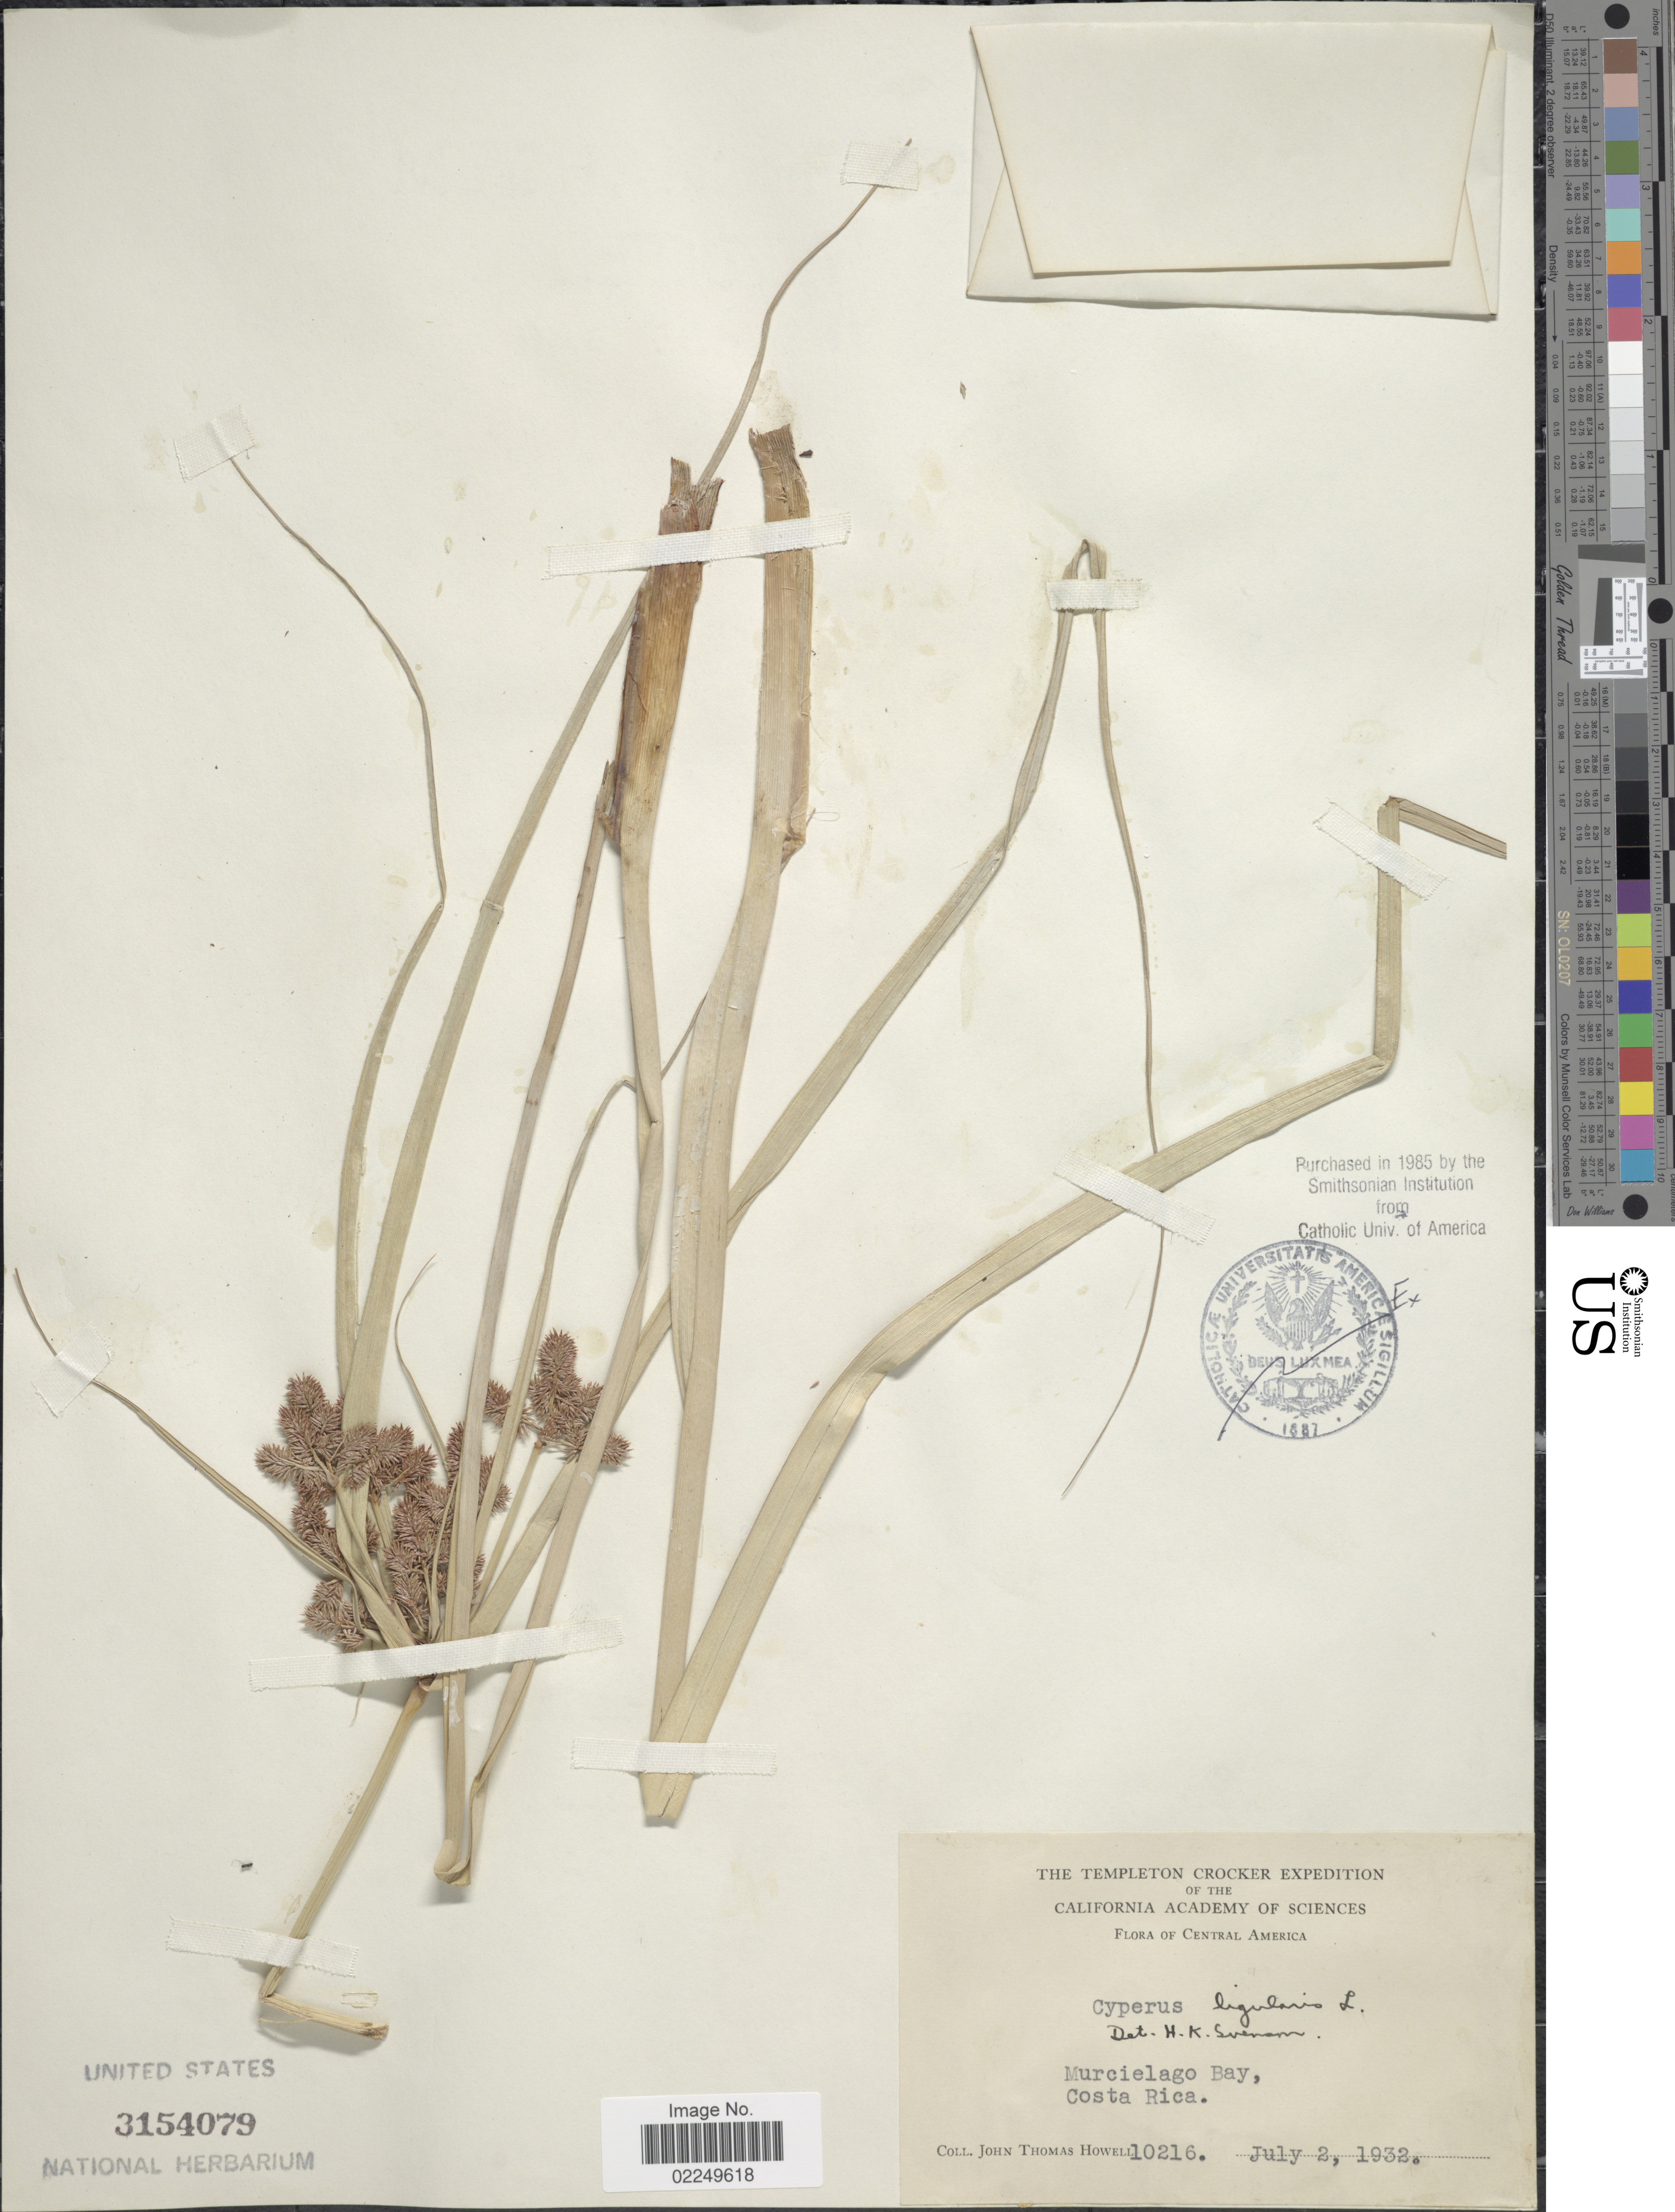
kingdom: Plantae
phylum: Tracheophyta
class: Liliopsida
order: Poales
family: Cyperaceae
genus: Cyperus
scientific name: Cyperus ligularis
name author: L.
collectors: J. T. Howell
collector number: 10216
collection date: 1932-07-02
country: Costa Rica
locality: Murcielago Bay, Costa Rica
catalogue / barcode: US 3154079